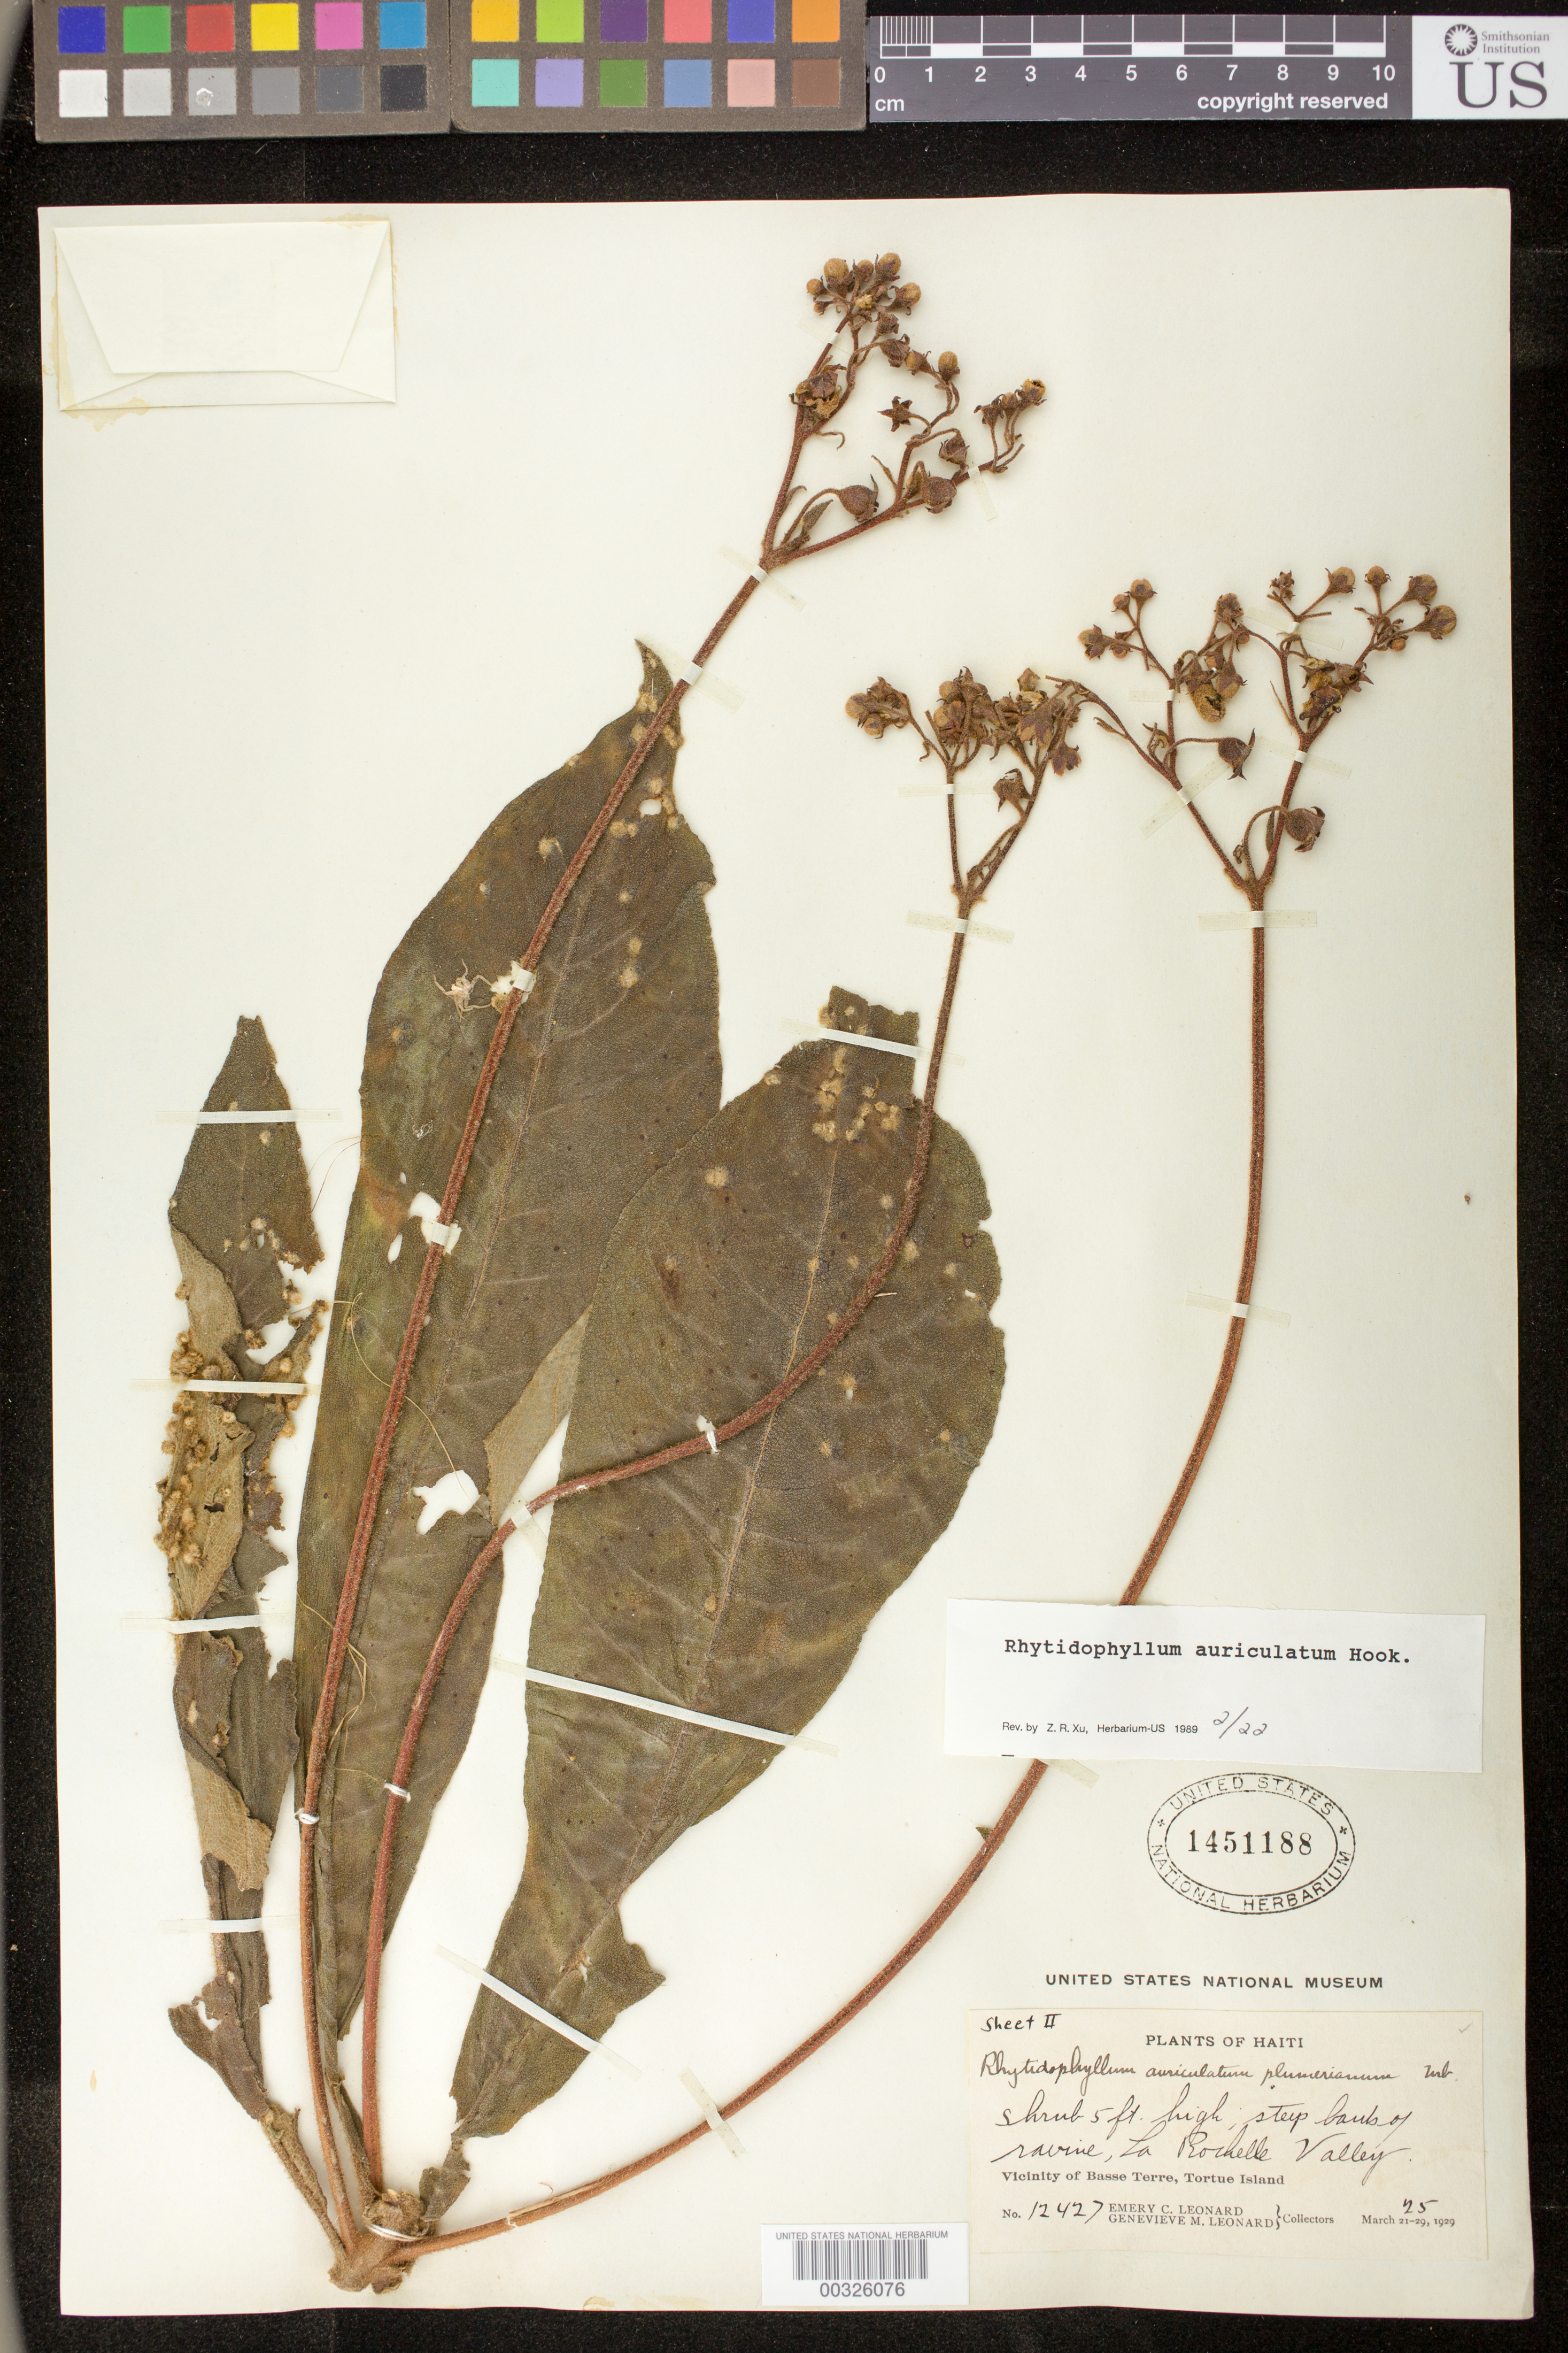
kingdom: Plantae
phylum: Tracheophyta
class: Magnoliopsida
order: Lamiales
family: Gesneriaceae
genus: Rhytidophyllum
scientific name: Rhytidophyllum auriculatum var. angustatum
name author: Urb.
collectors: E. C. Leonard & G. M. Leonard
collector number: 12427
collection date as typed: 25 Mar 1929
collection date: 1929-03-25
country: Haiti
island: Ile de la Tortue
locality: Tortue Island, vicinity of Basse Terre, La Rochelle Valley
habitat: Steep bank of ravine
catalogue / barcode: US 1451188